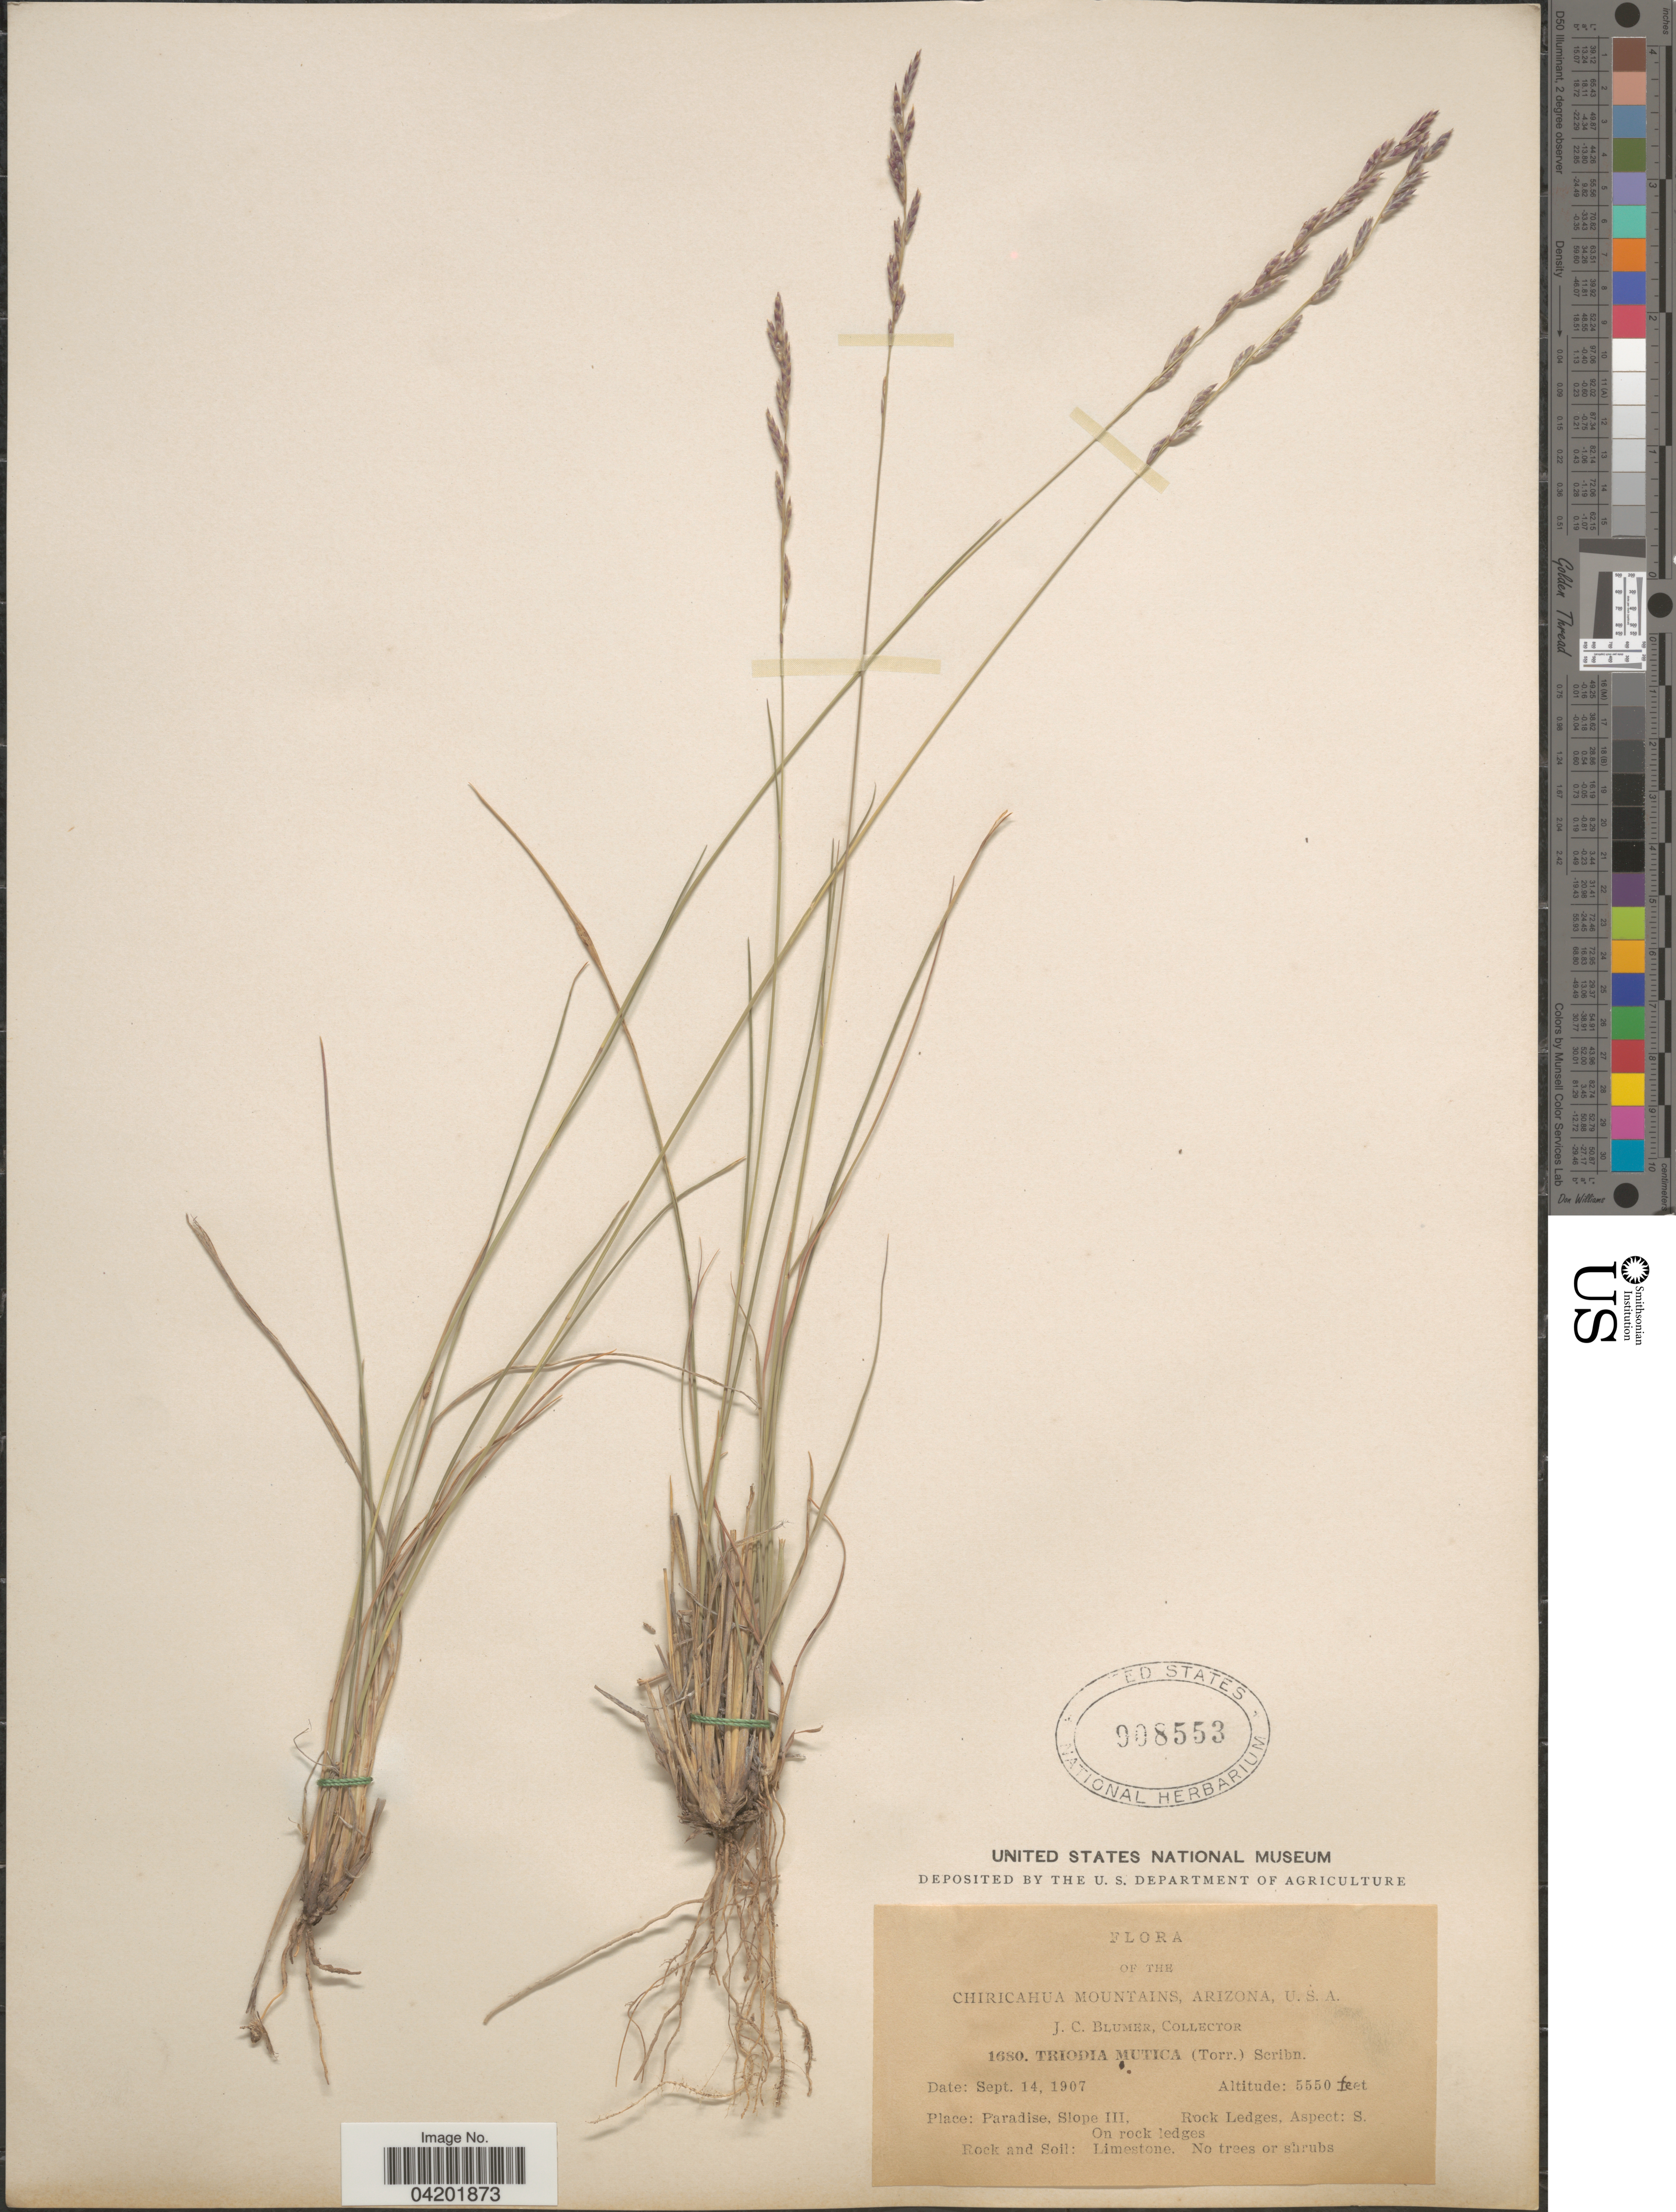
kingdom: Plantae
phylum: Tracheophyta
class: Liliopsida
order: Poales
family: Poaceae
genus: Tridentopsis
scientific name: Tridentopsis mutica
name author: (Torr.) P.M. Peterson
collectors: J. C. Blumer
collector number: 1680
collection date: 1907-09-14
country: United States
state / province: Arizona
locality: The Chiricahua Mountains. Paradise, Slope III, Rock Ledges, Aspect: S.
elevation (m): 1692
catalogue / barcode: US 908553